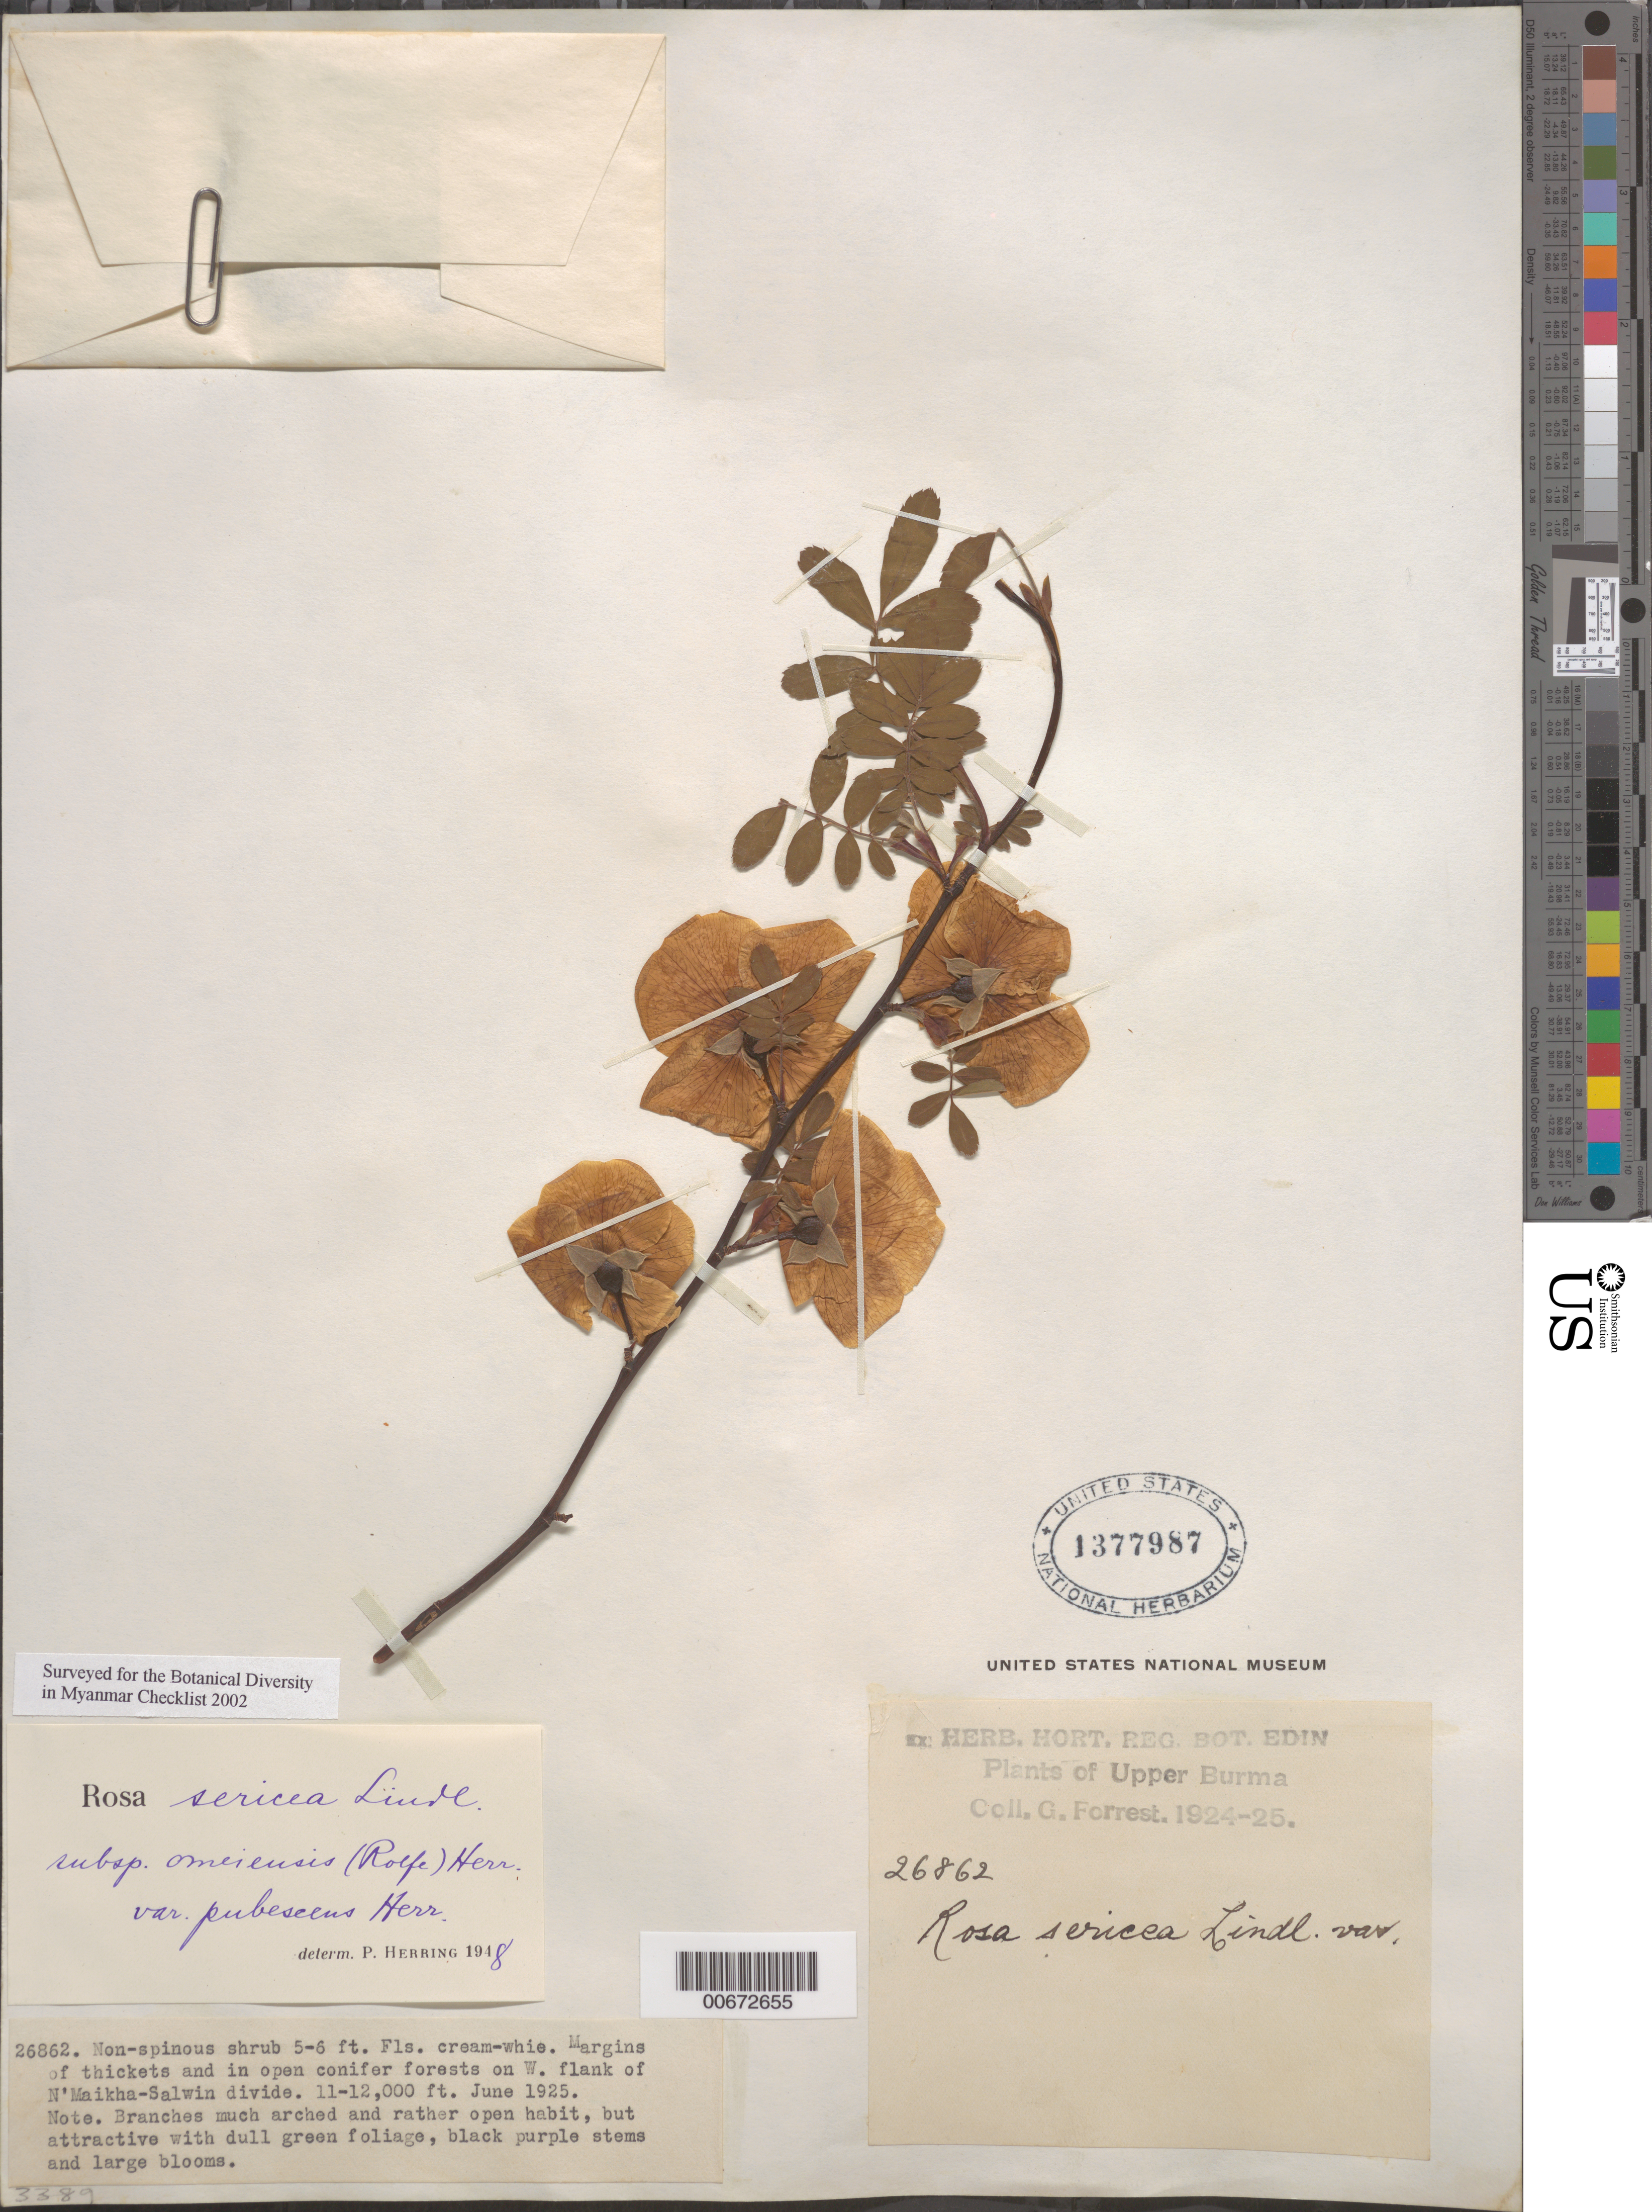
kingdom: Plantae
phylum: Tracheophyta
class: Magnoliopsida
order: Rosales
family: Rosaceae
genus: Rosa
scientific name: Rosa sericea var. sericea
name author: Lindl.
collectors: G. Forrest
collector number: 26862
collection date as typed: Jun 1925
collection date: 1925-06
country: Myanmar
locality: Upper Burma, W flank N'Maikha-Salwin Divide.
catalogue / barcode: US 1377987